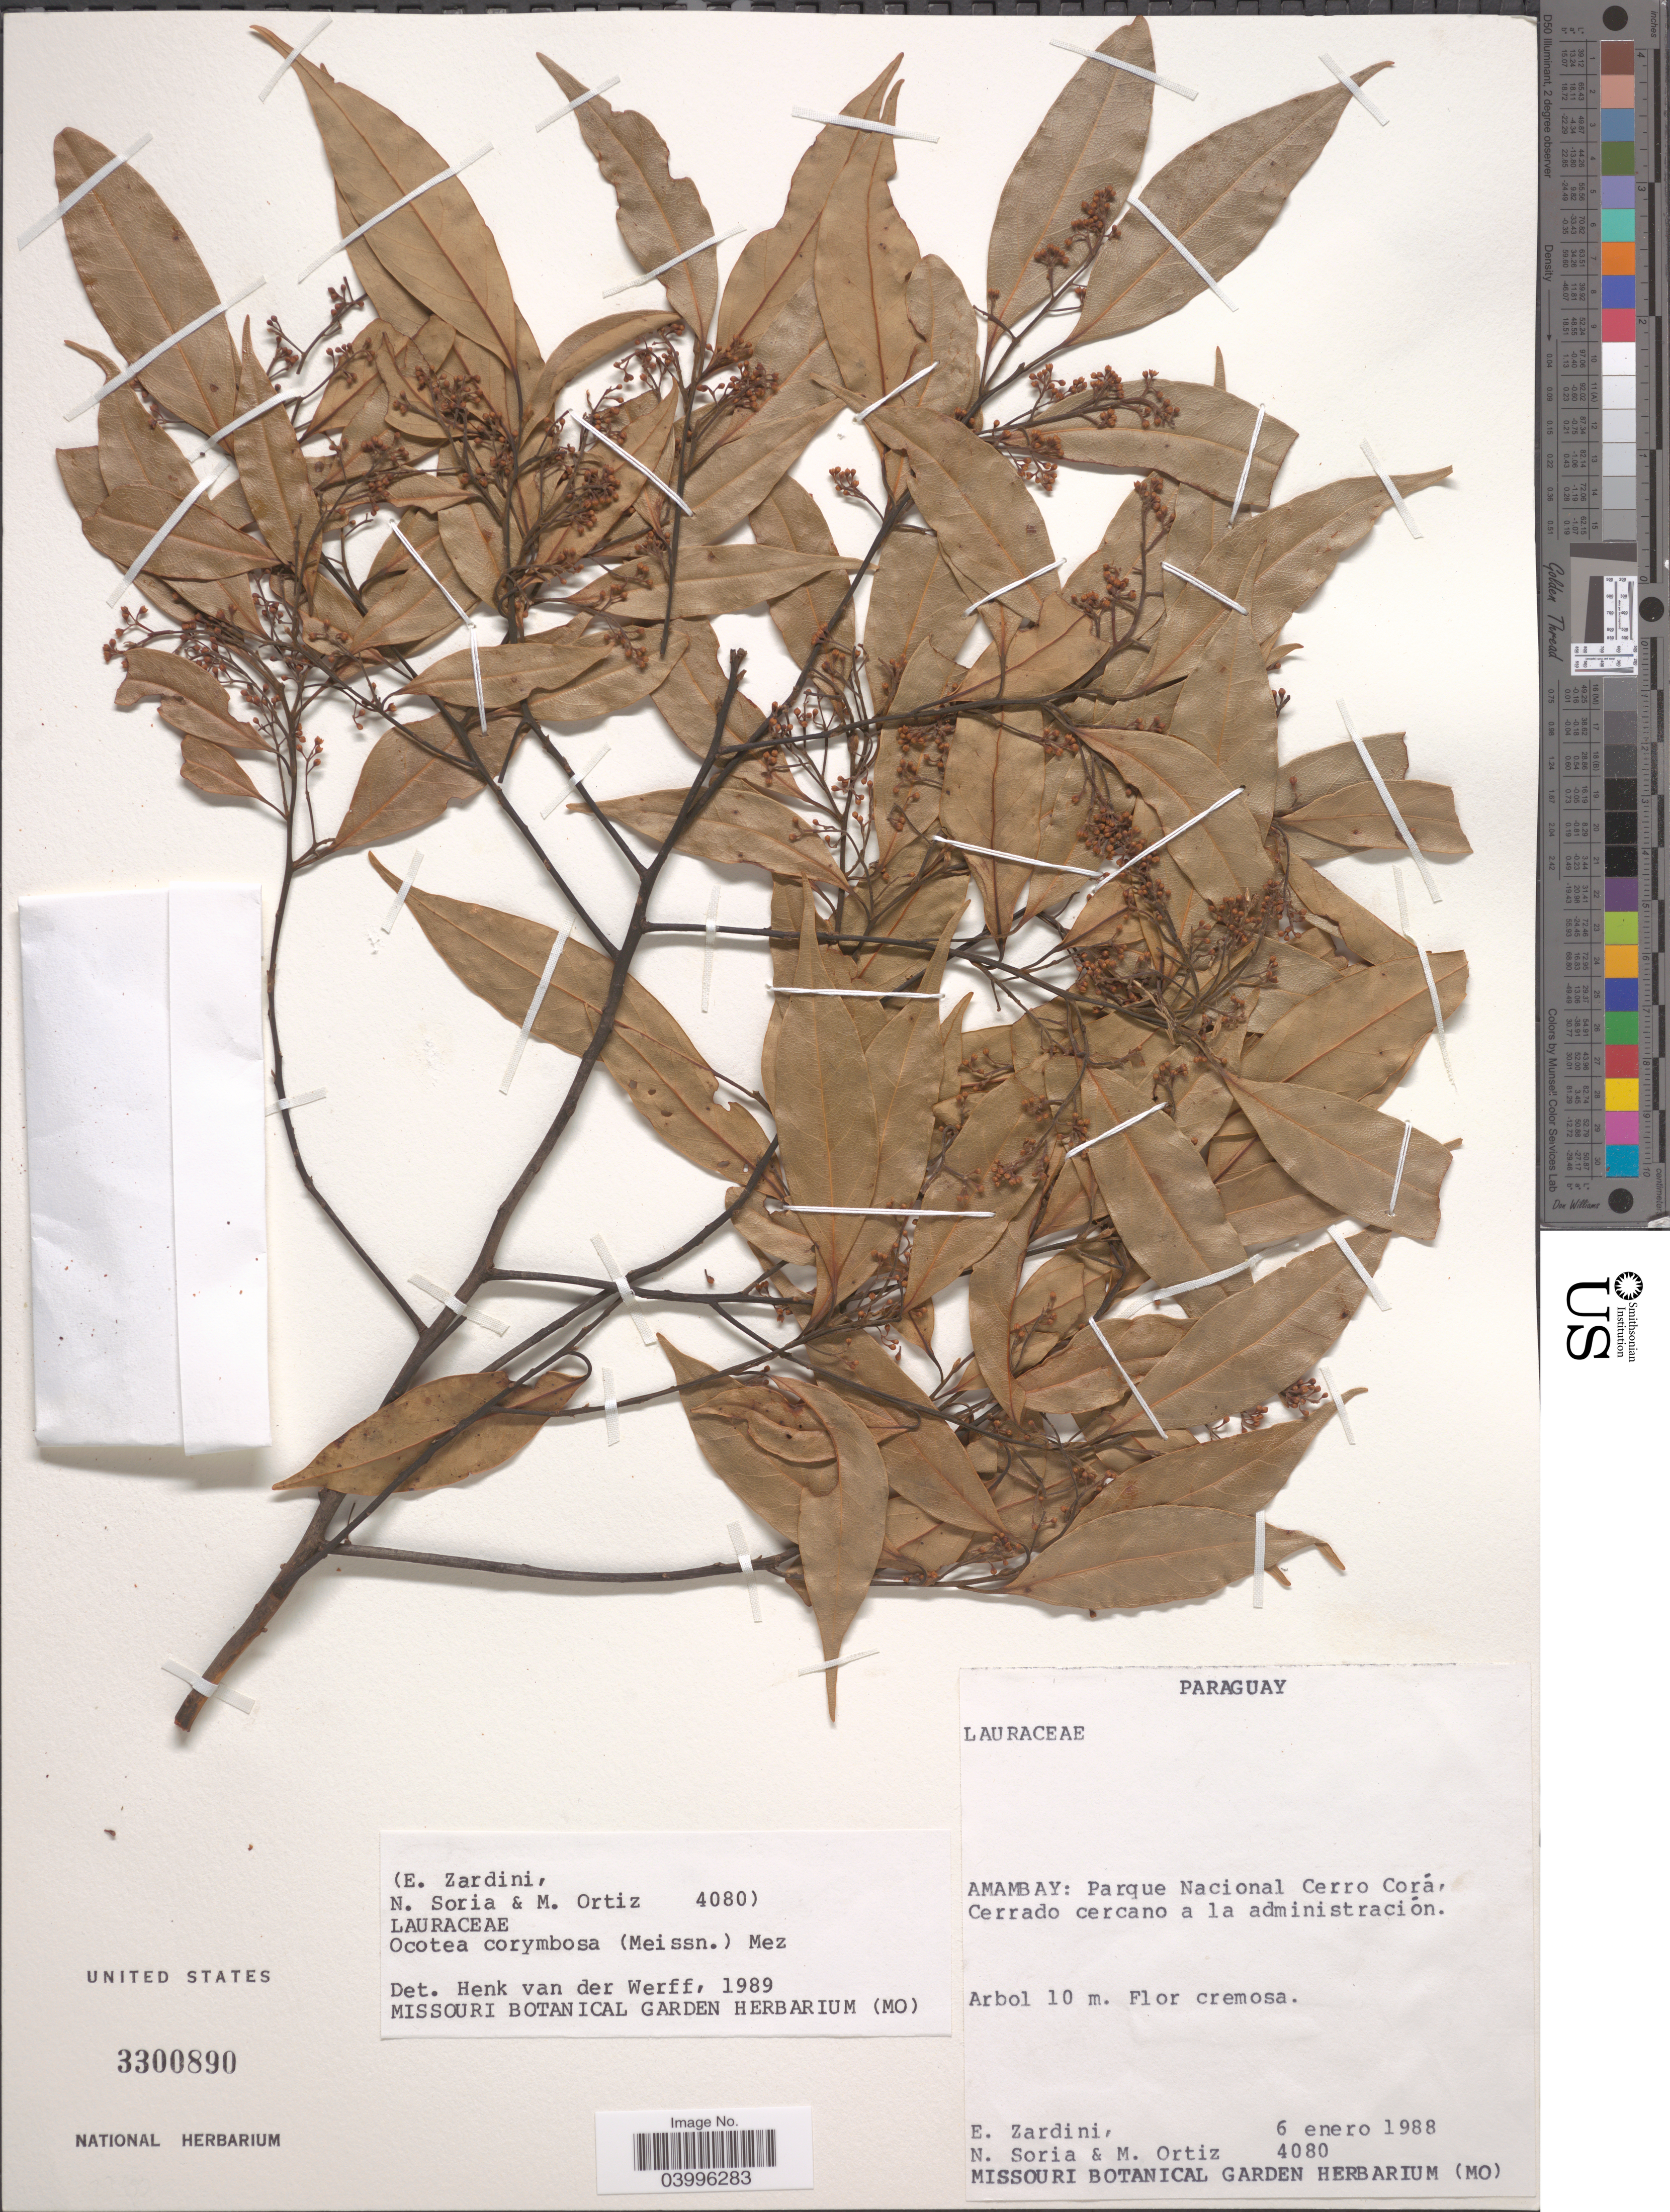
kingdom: Plantae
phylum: Tracheophyta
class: Magnoliopsida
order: Laurales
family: Lauraceae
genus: Ocotea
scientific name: Ocotea corymbosa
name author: (Meisn.) Mez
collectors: E. Zardini, N. Soria & M. Ortiz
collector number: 4080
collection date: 1988-01-06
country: Paraguay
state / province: Amambay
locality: Parque Nacional Cerro Corá, Cerrado cercano a la administración.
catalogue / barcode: US 3300890